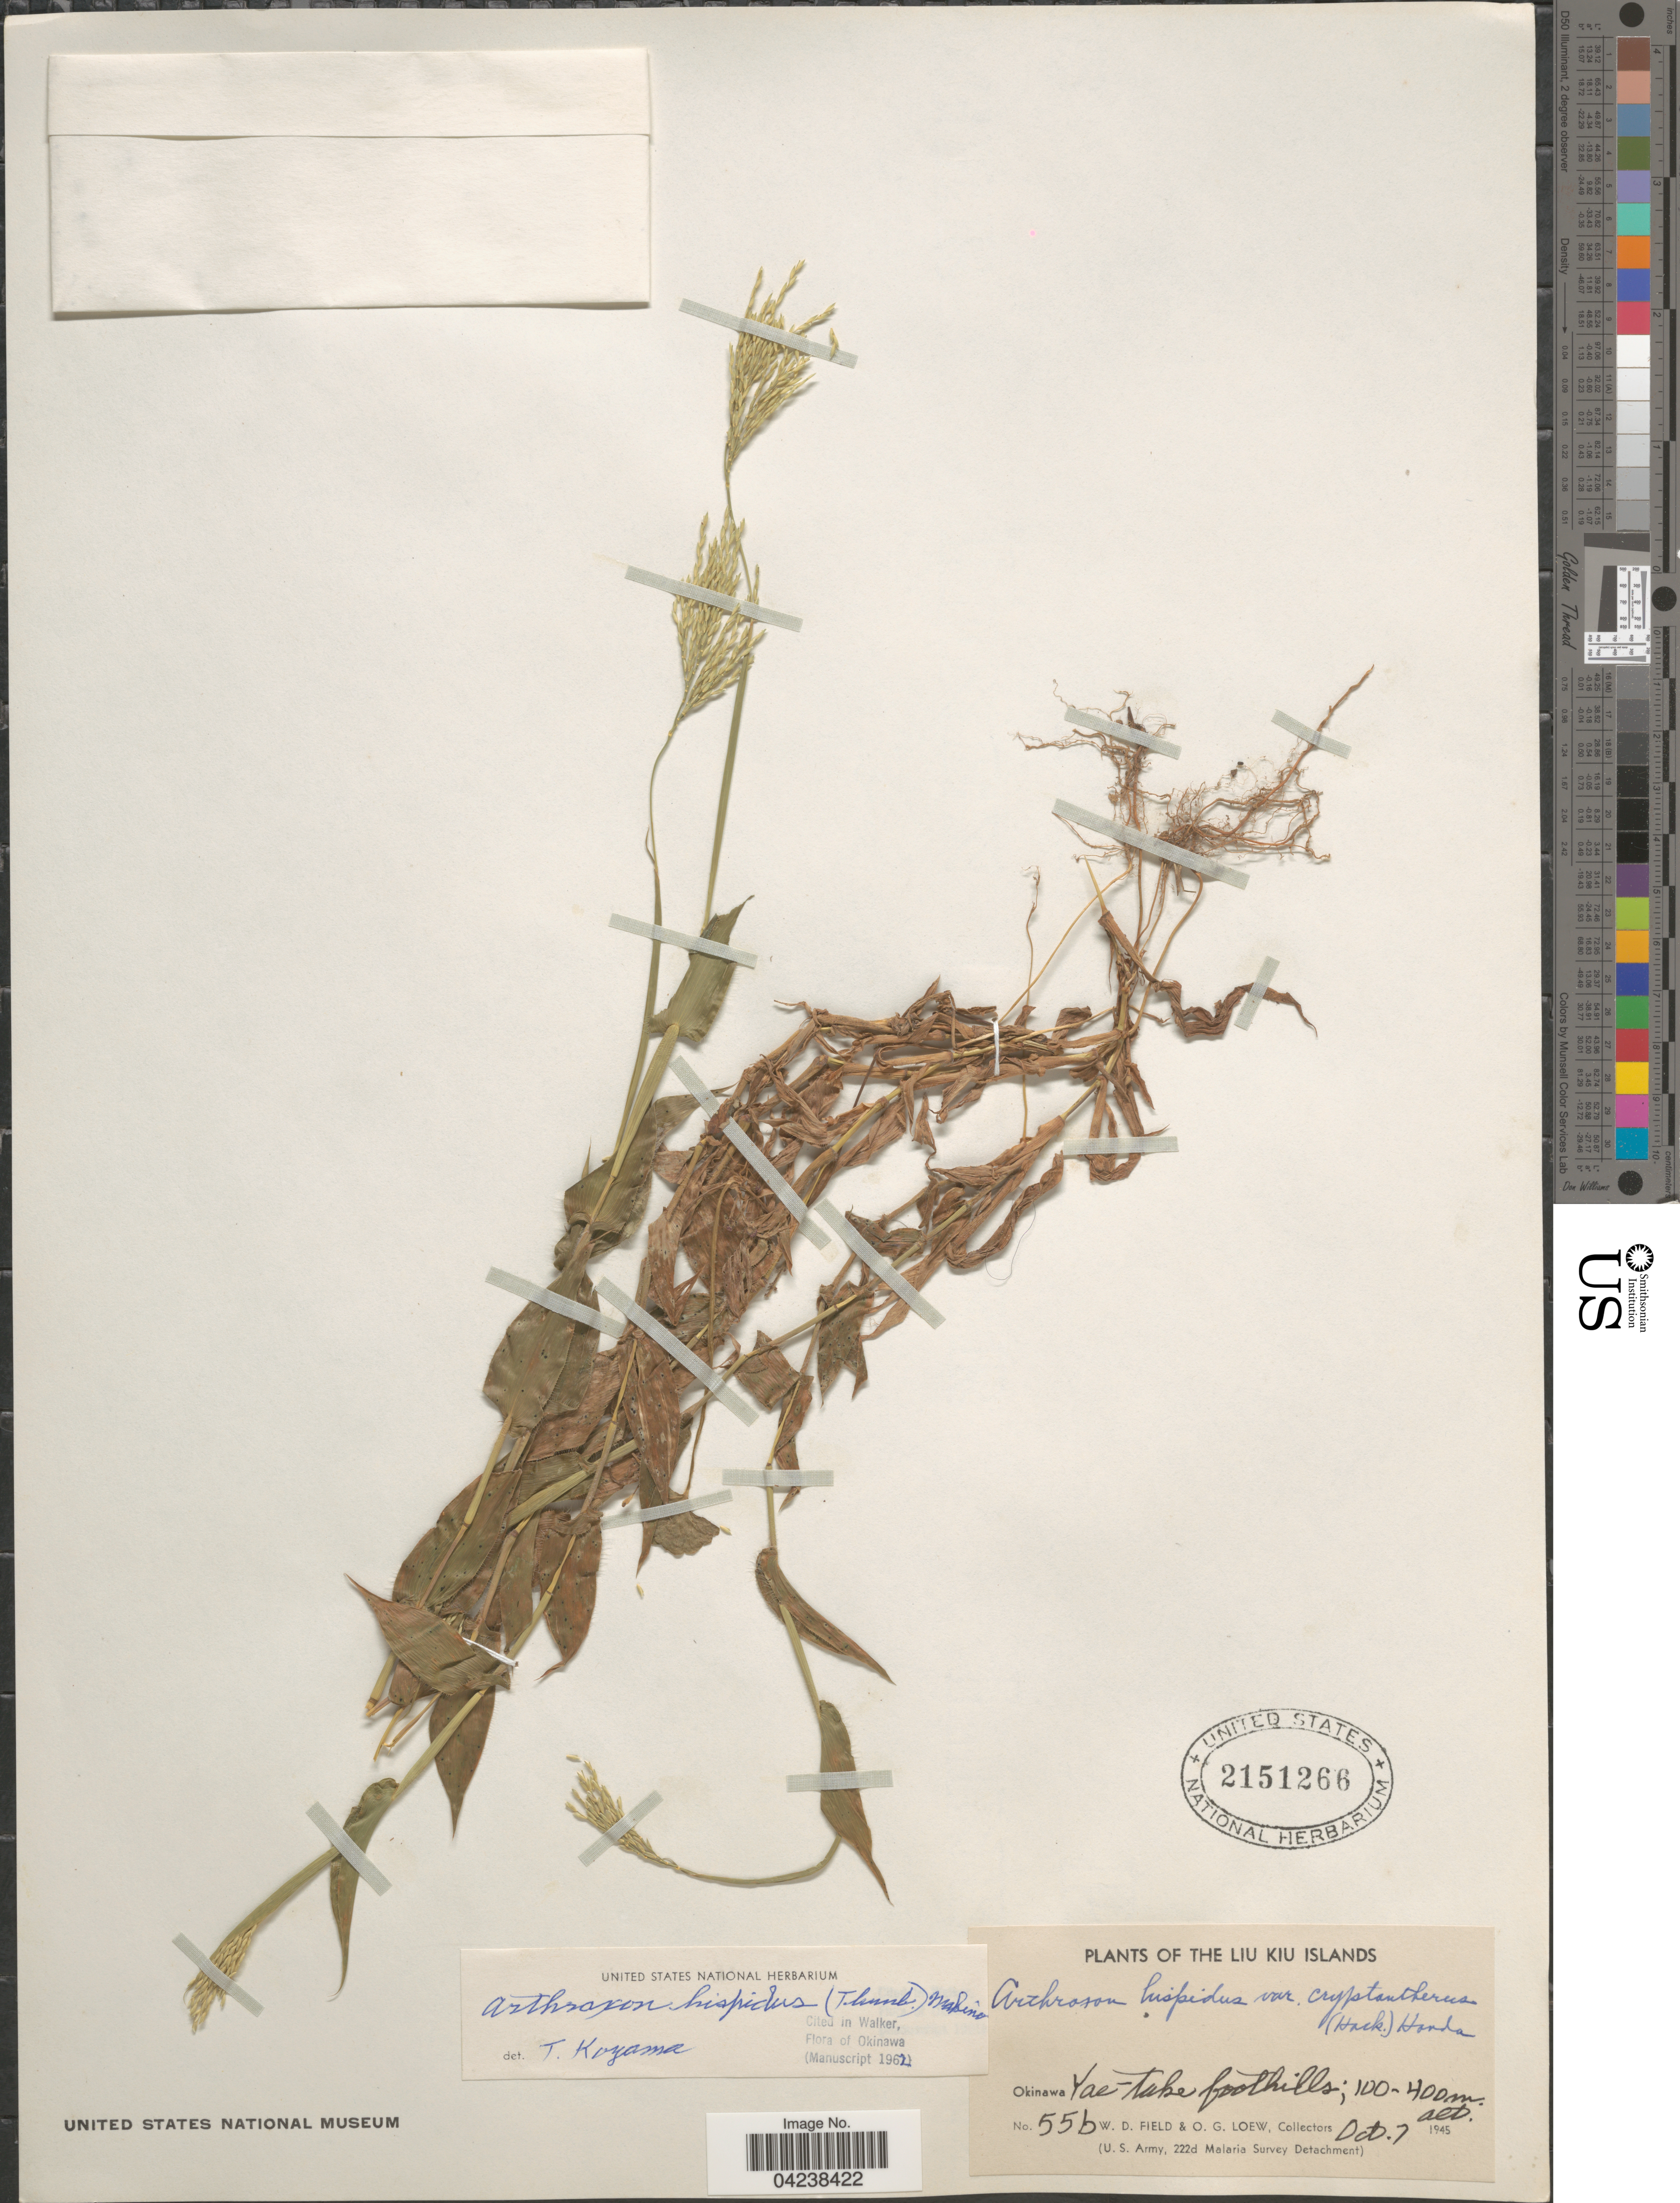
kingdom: Plantae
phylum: Tracheophyta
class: Liliopsida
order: Poales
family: Poaceae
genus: Arthraxon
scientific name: Arthraxon hispidus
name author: (Thunb.) Makino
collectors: W. D. Field & O. G. Loew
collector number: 55b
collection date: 1945-10-07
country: Japan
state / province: Okinawa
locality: The Liu Kiu Islands. Okinawa Yae-take foothills. (U.S. Army, 222d Malaria Survey Detachment).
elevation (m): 100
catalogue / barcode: US 2151266